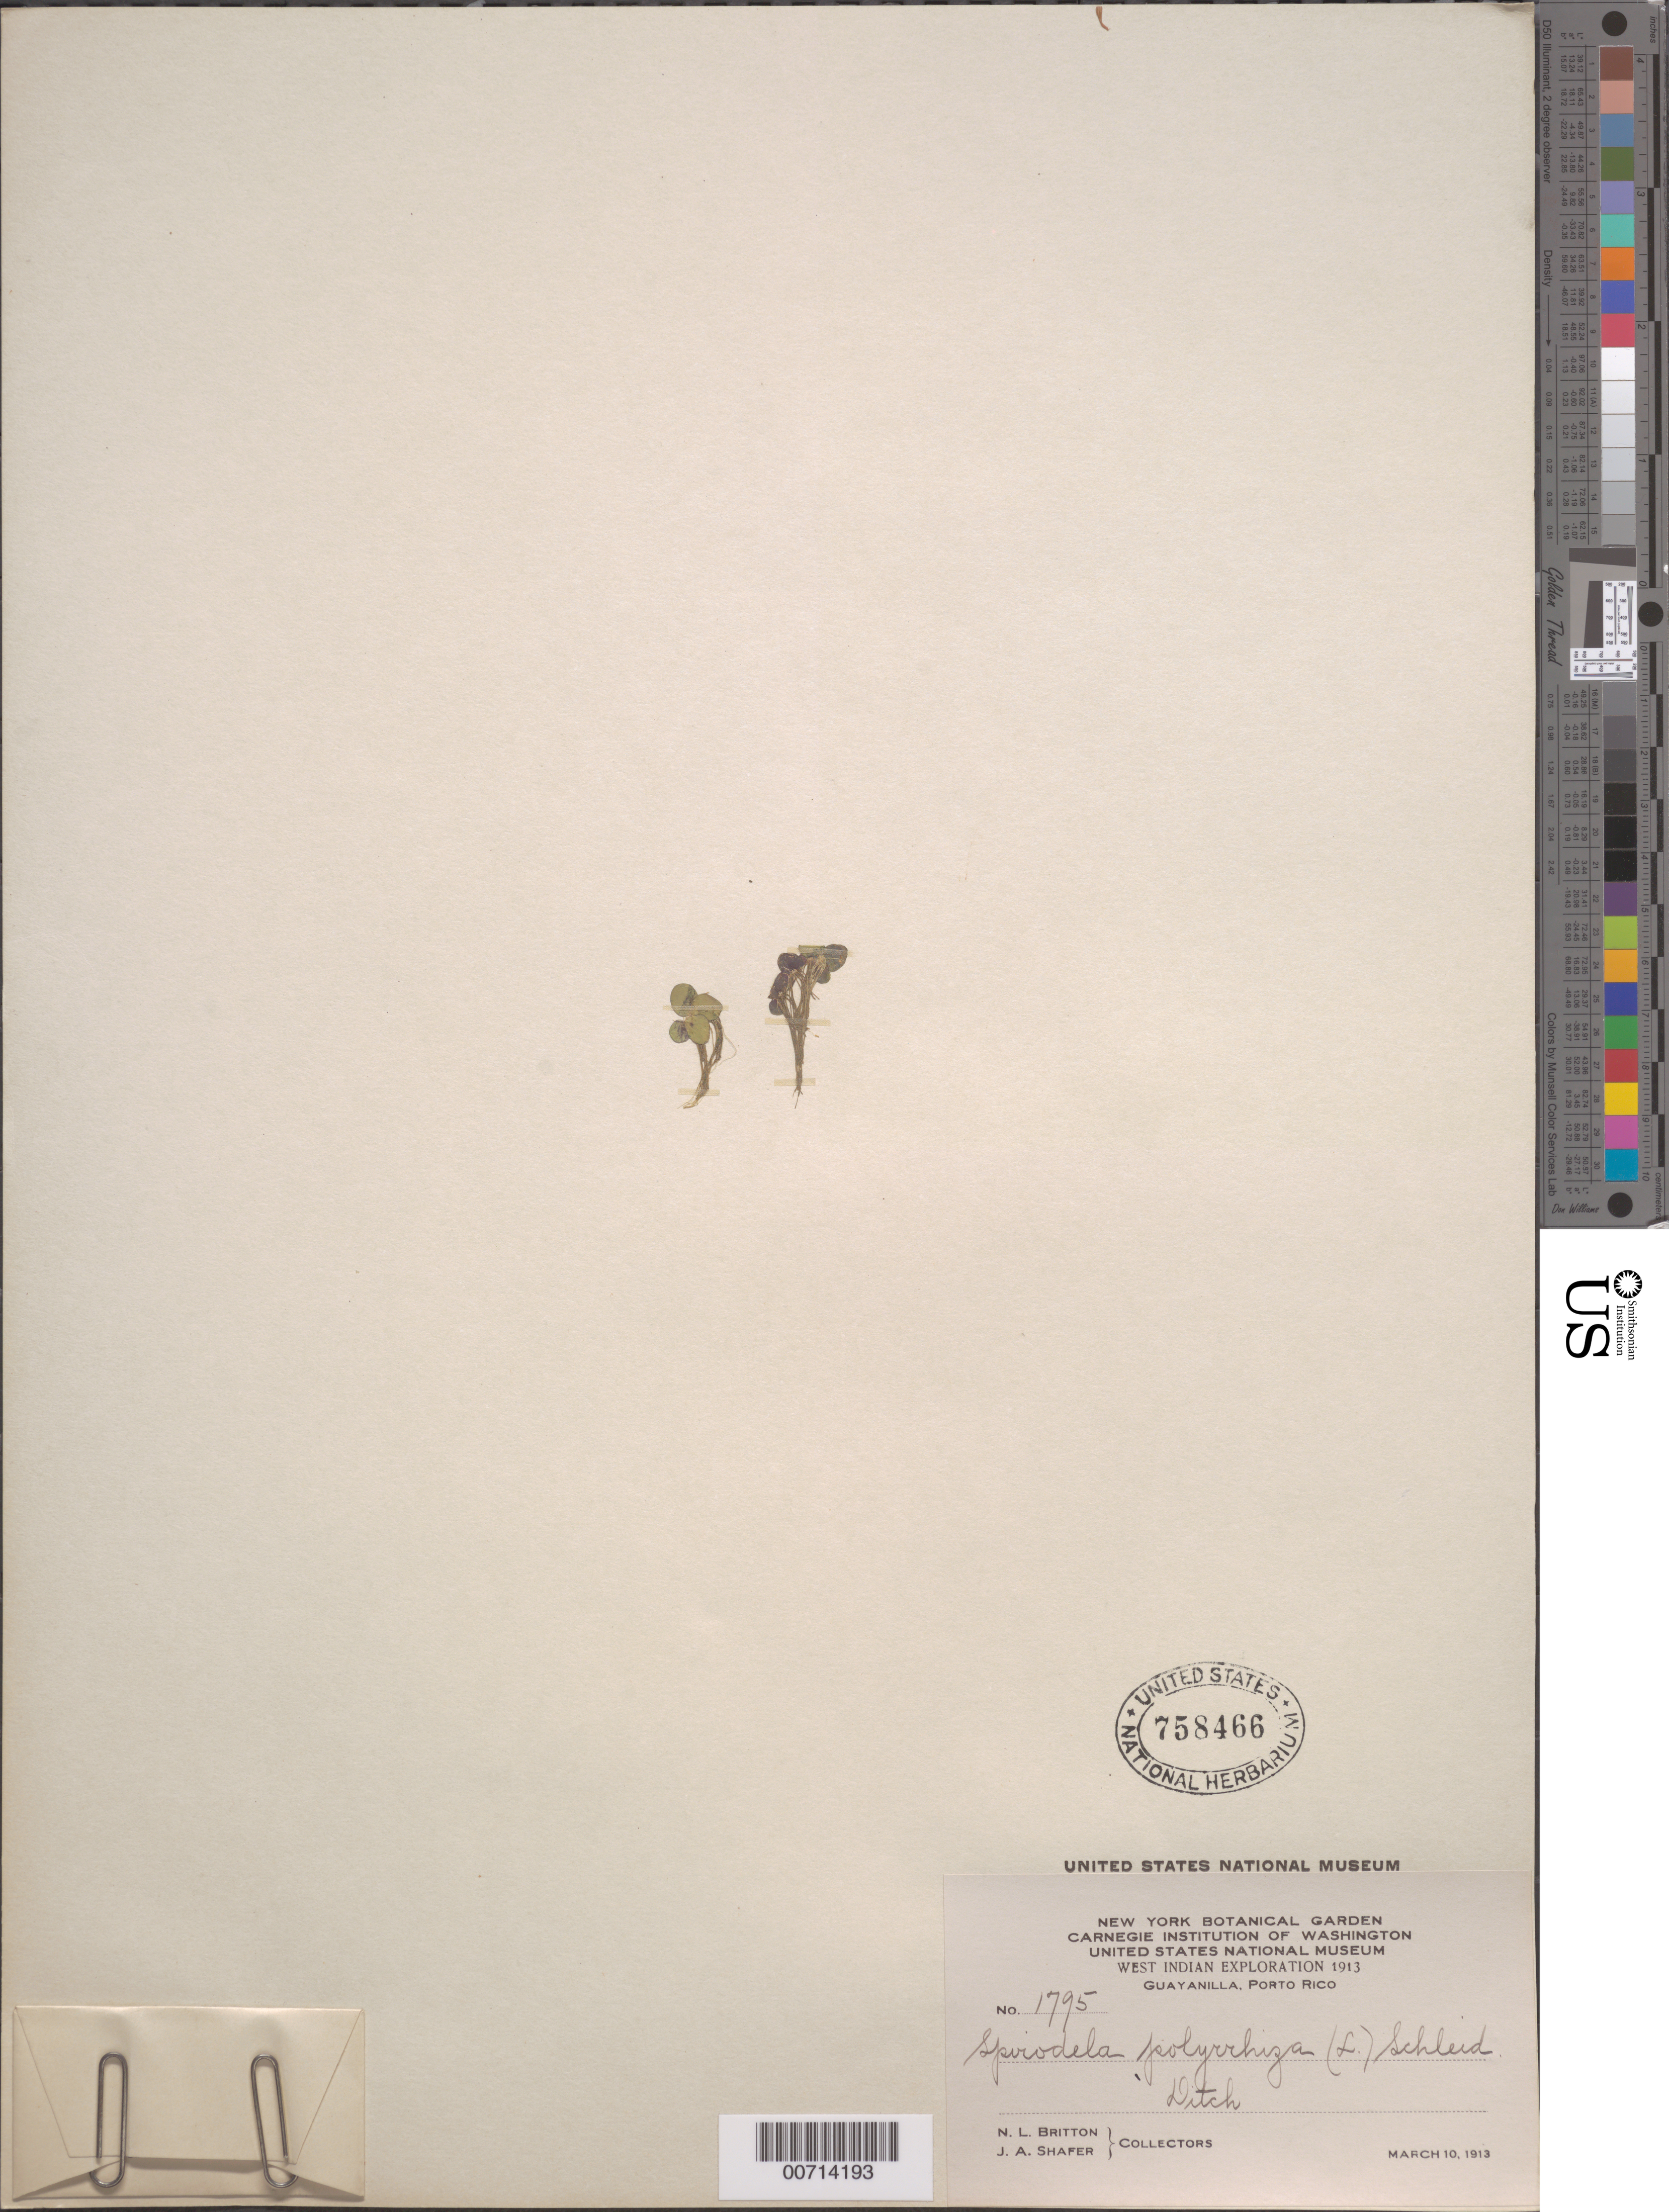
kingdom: Plantae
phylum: Tracheophyta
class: Liliopsida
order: Alismatales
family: Araceae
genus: Spirodela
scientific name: Spirodela polyrrhiza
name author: (L.) Schleid.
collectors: N. Britton & J. A. Shafer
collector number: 1795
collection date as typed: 10 Mar 1913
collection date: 1913-03-10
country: Puerto Rico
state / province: Guayanilla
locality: Guayanilla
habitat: Ditch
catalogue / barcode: US 758466